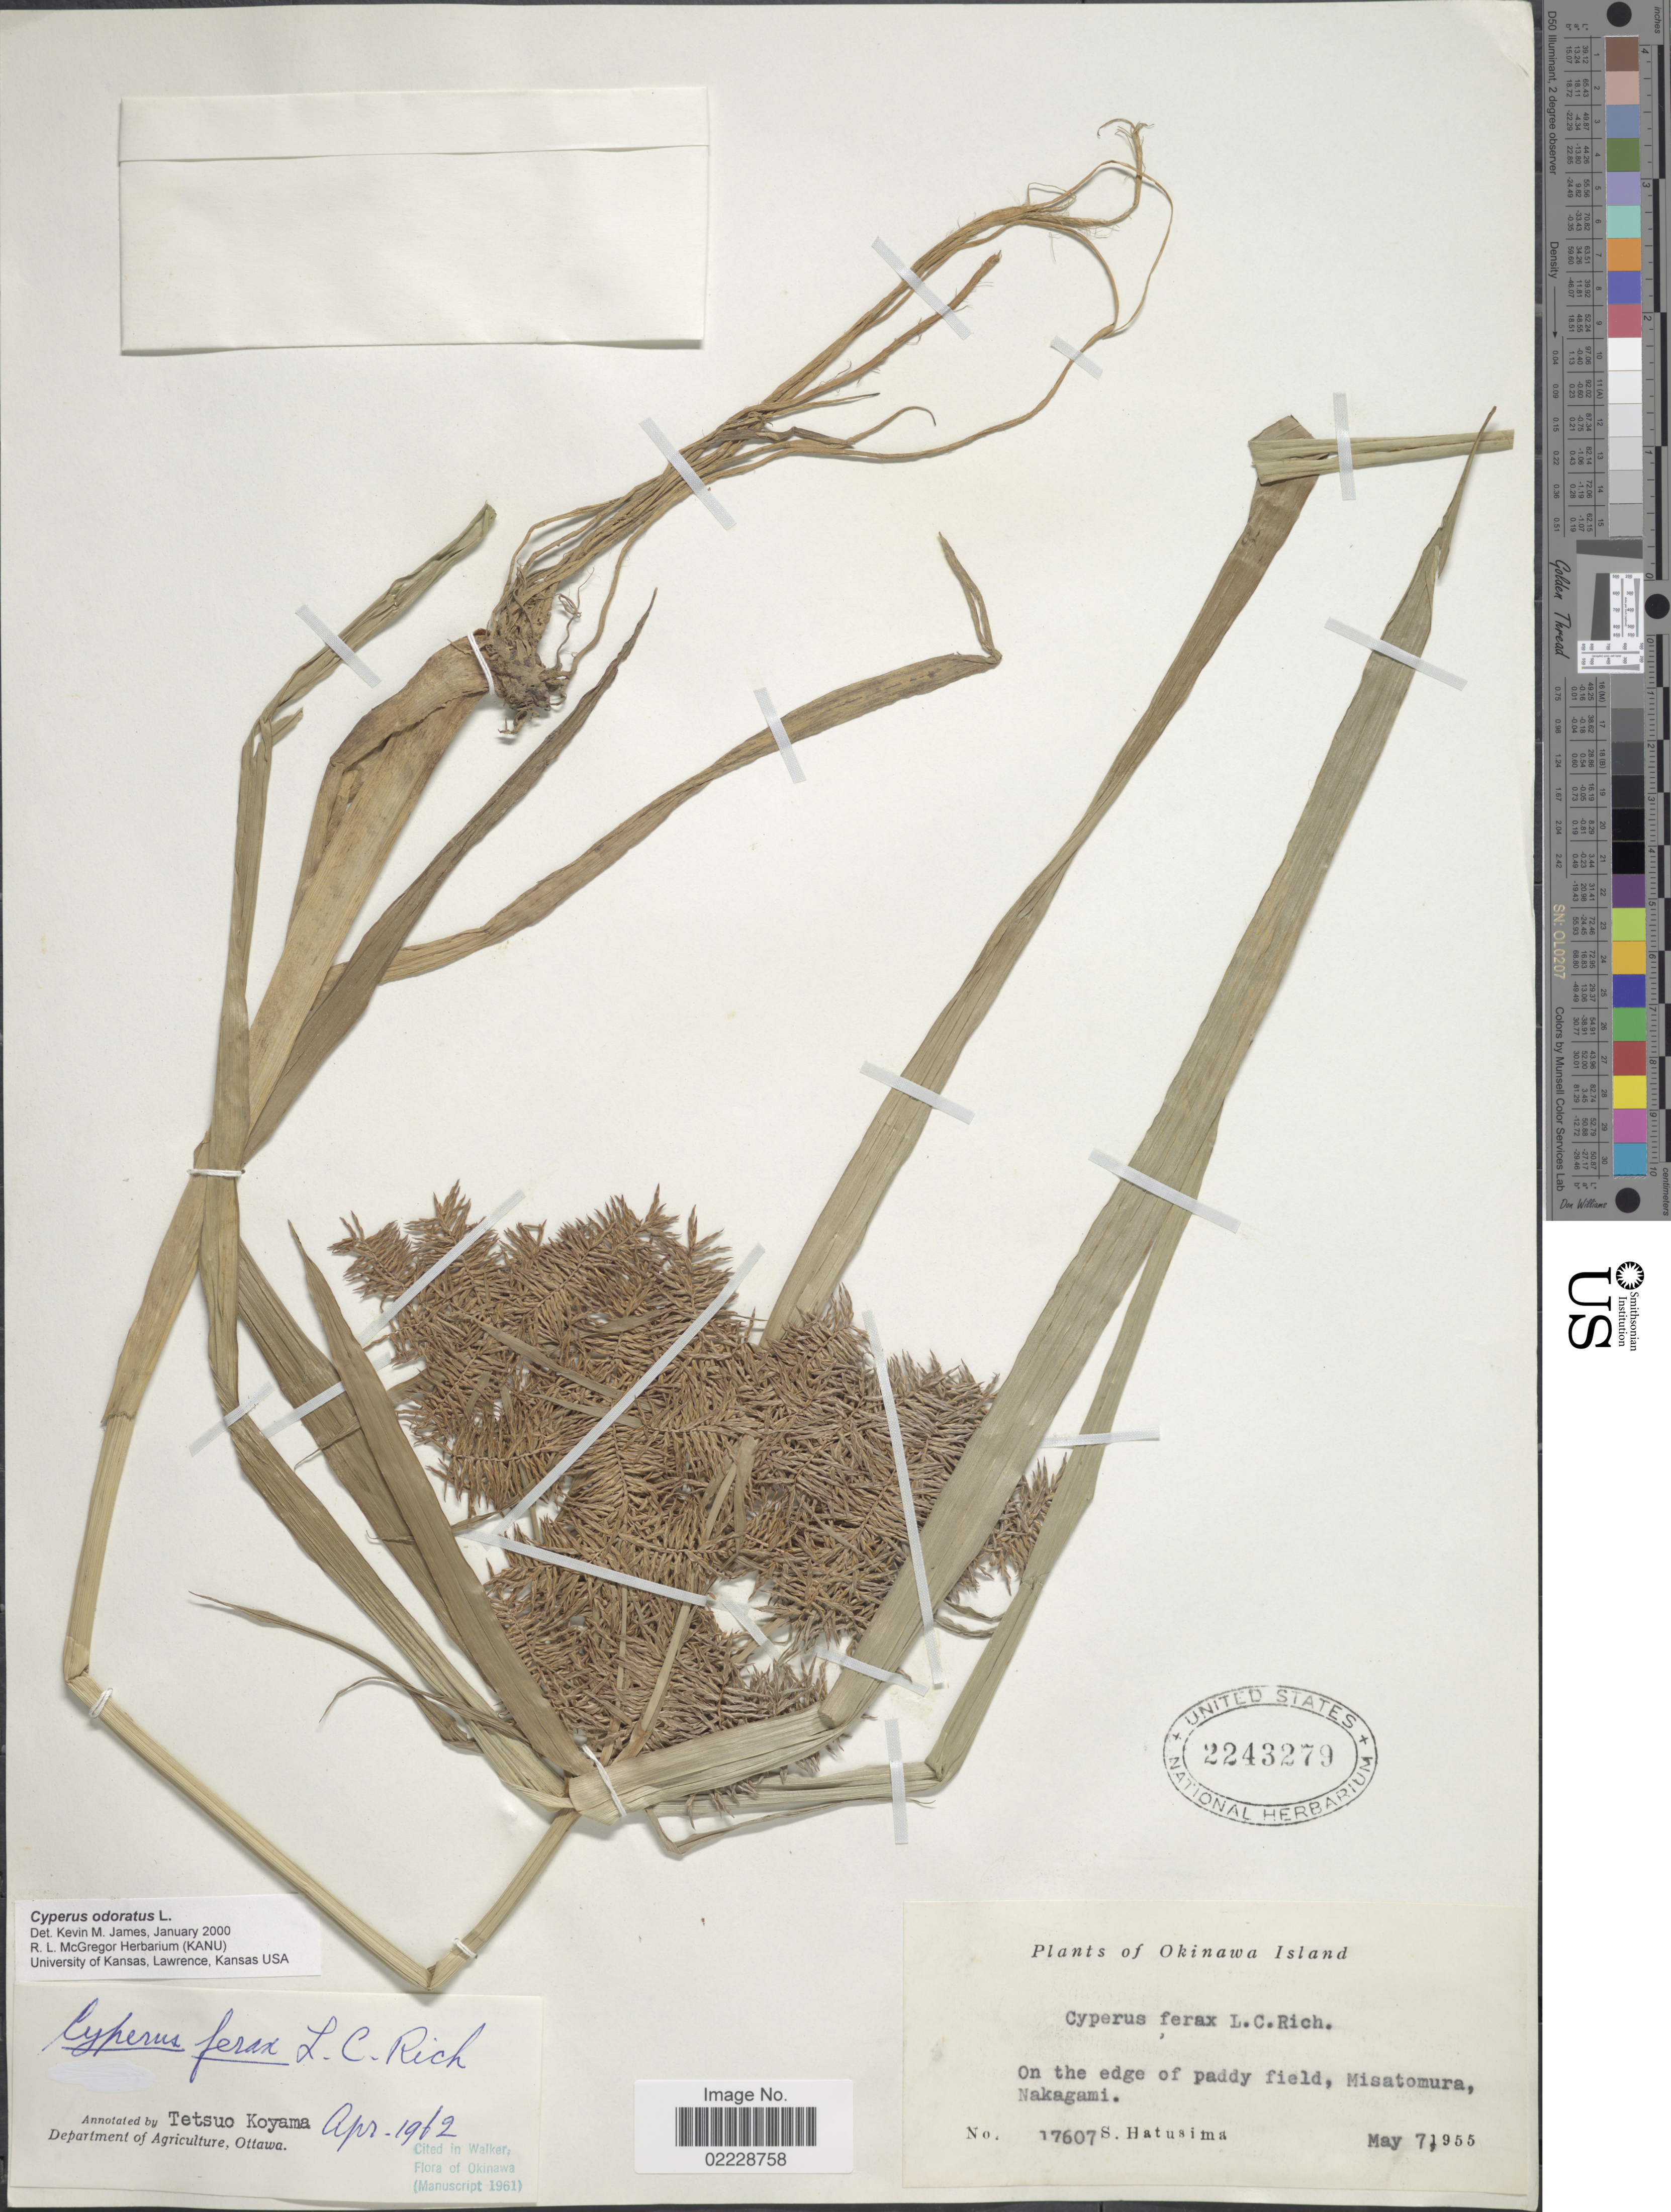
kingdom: Plantae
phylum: Tracheophyta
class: Liliopsida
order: Poales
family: Cyperaceae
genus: Cyperus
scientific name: Cyperus odoratus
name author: L.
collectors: S. Hatusima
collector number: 17607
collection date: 1955-05-07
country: Japan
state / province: Okinawa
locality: Misatomura, Nakagami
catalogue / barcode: US 2243279